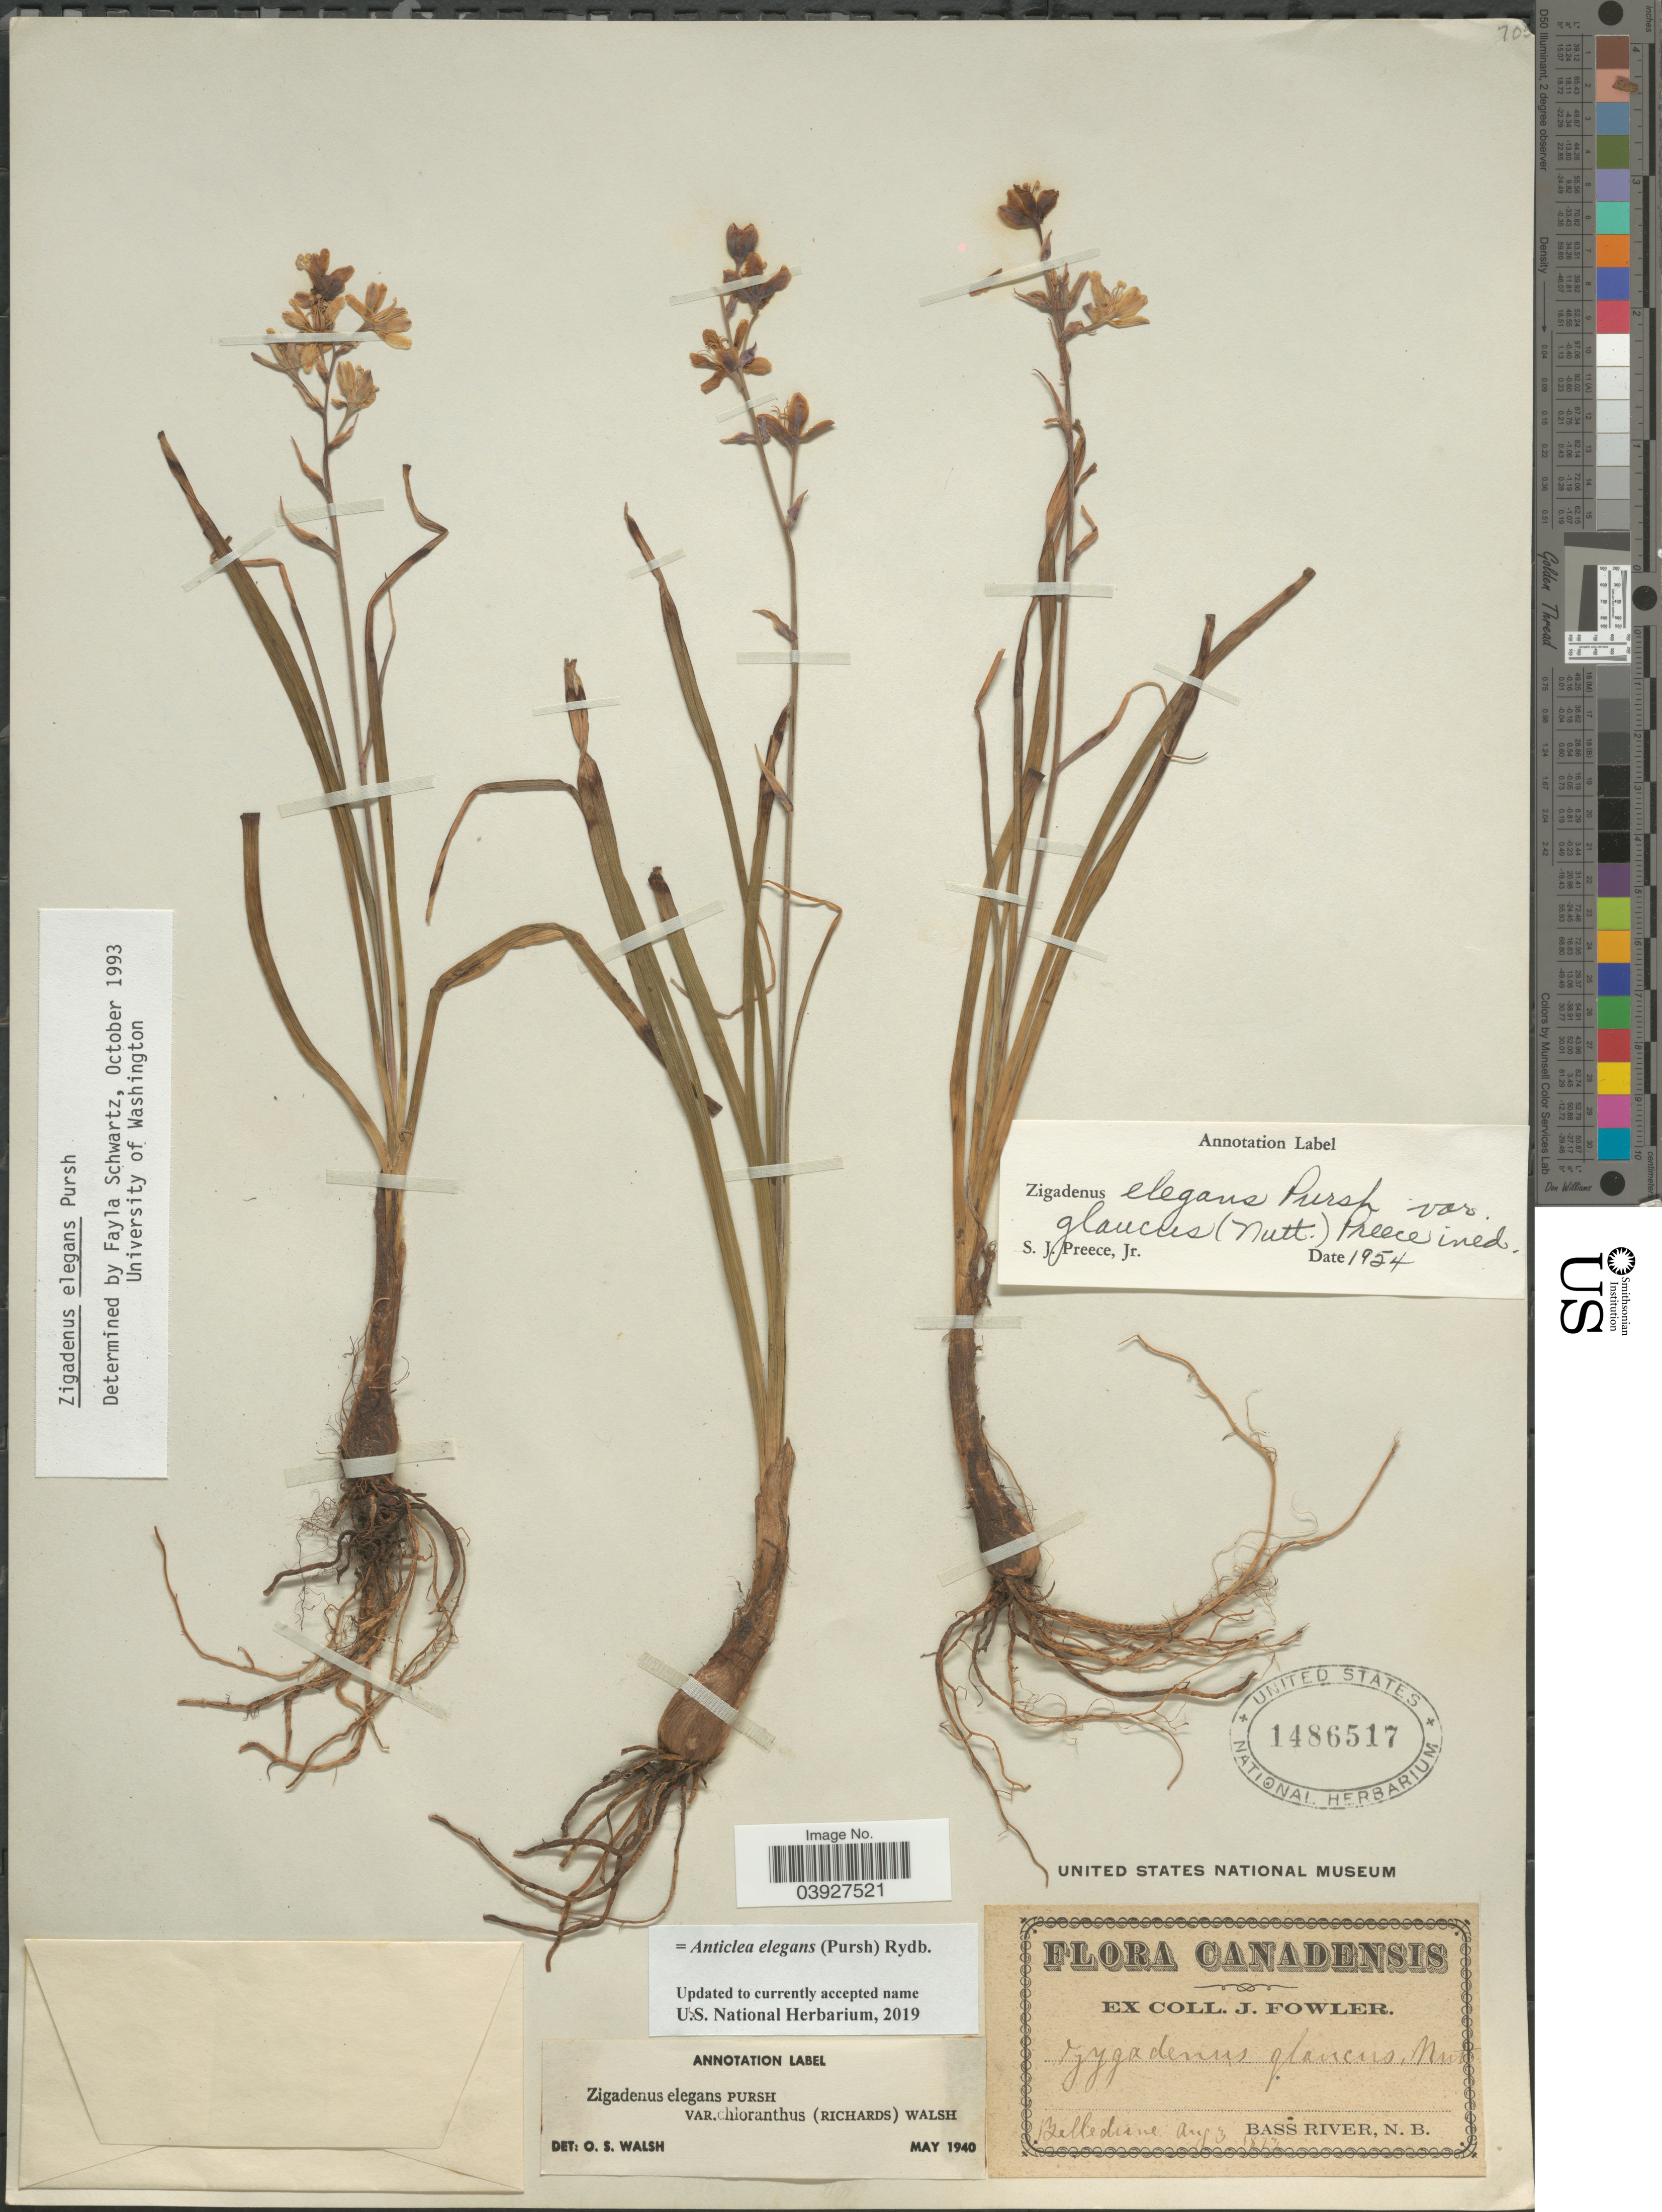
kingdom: Plantae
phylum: Tracheophyta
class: Liliopsida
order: Liliales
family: Melanthiaceae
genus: Anticlea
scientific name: Anticlea elegans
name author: (Pursh) Rydb.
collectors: J. Fowler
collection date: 1873-08-03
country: Canada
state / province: New Brunswick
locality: Belledune. Bass River.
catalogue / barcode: US 1486517